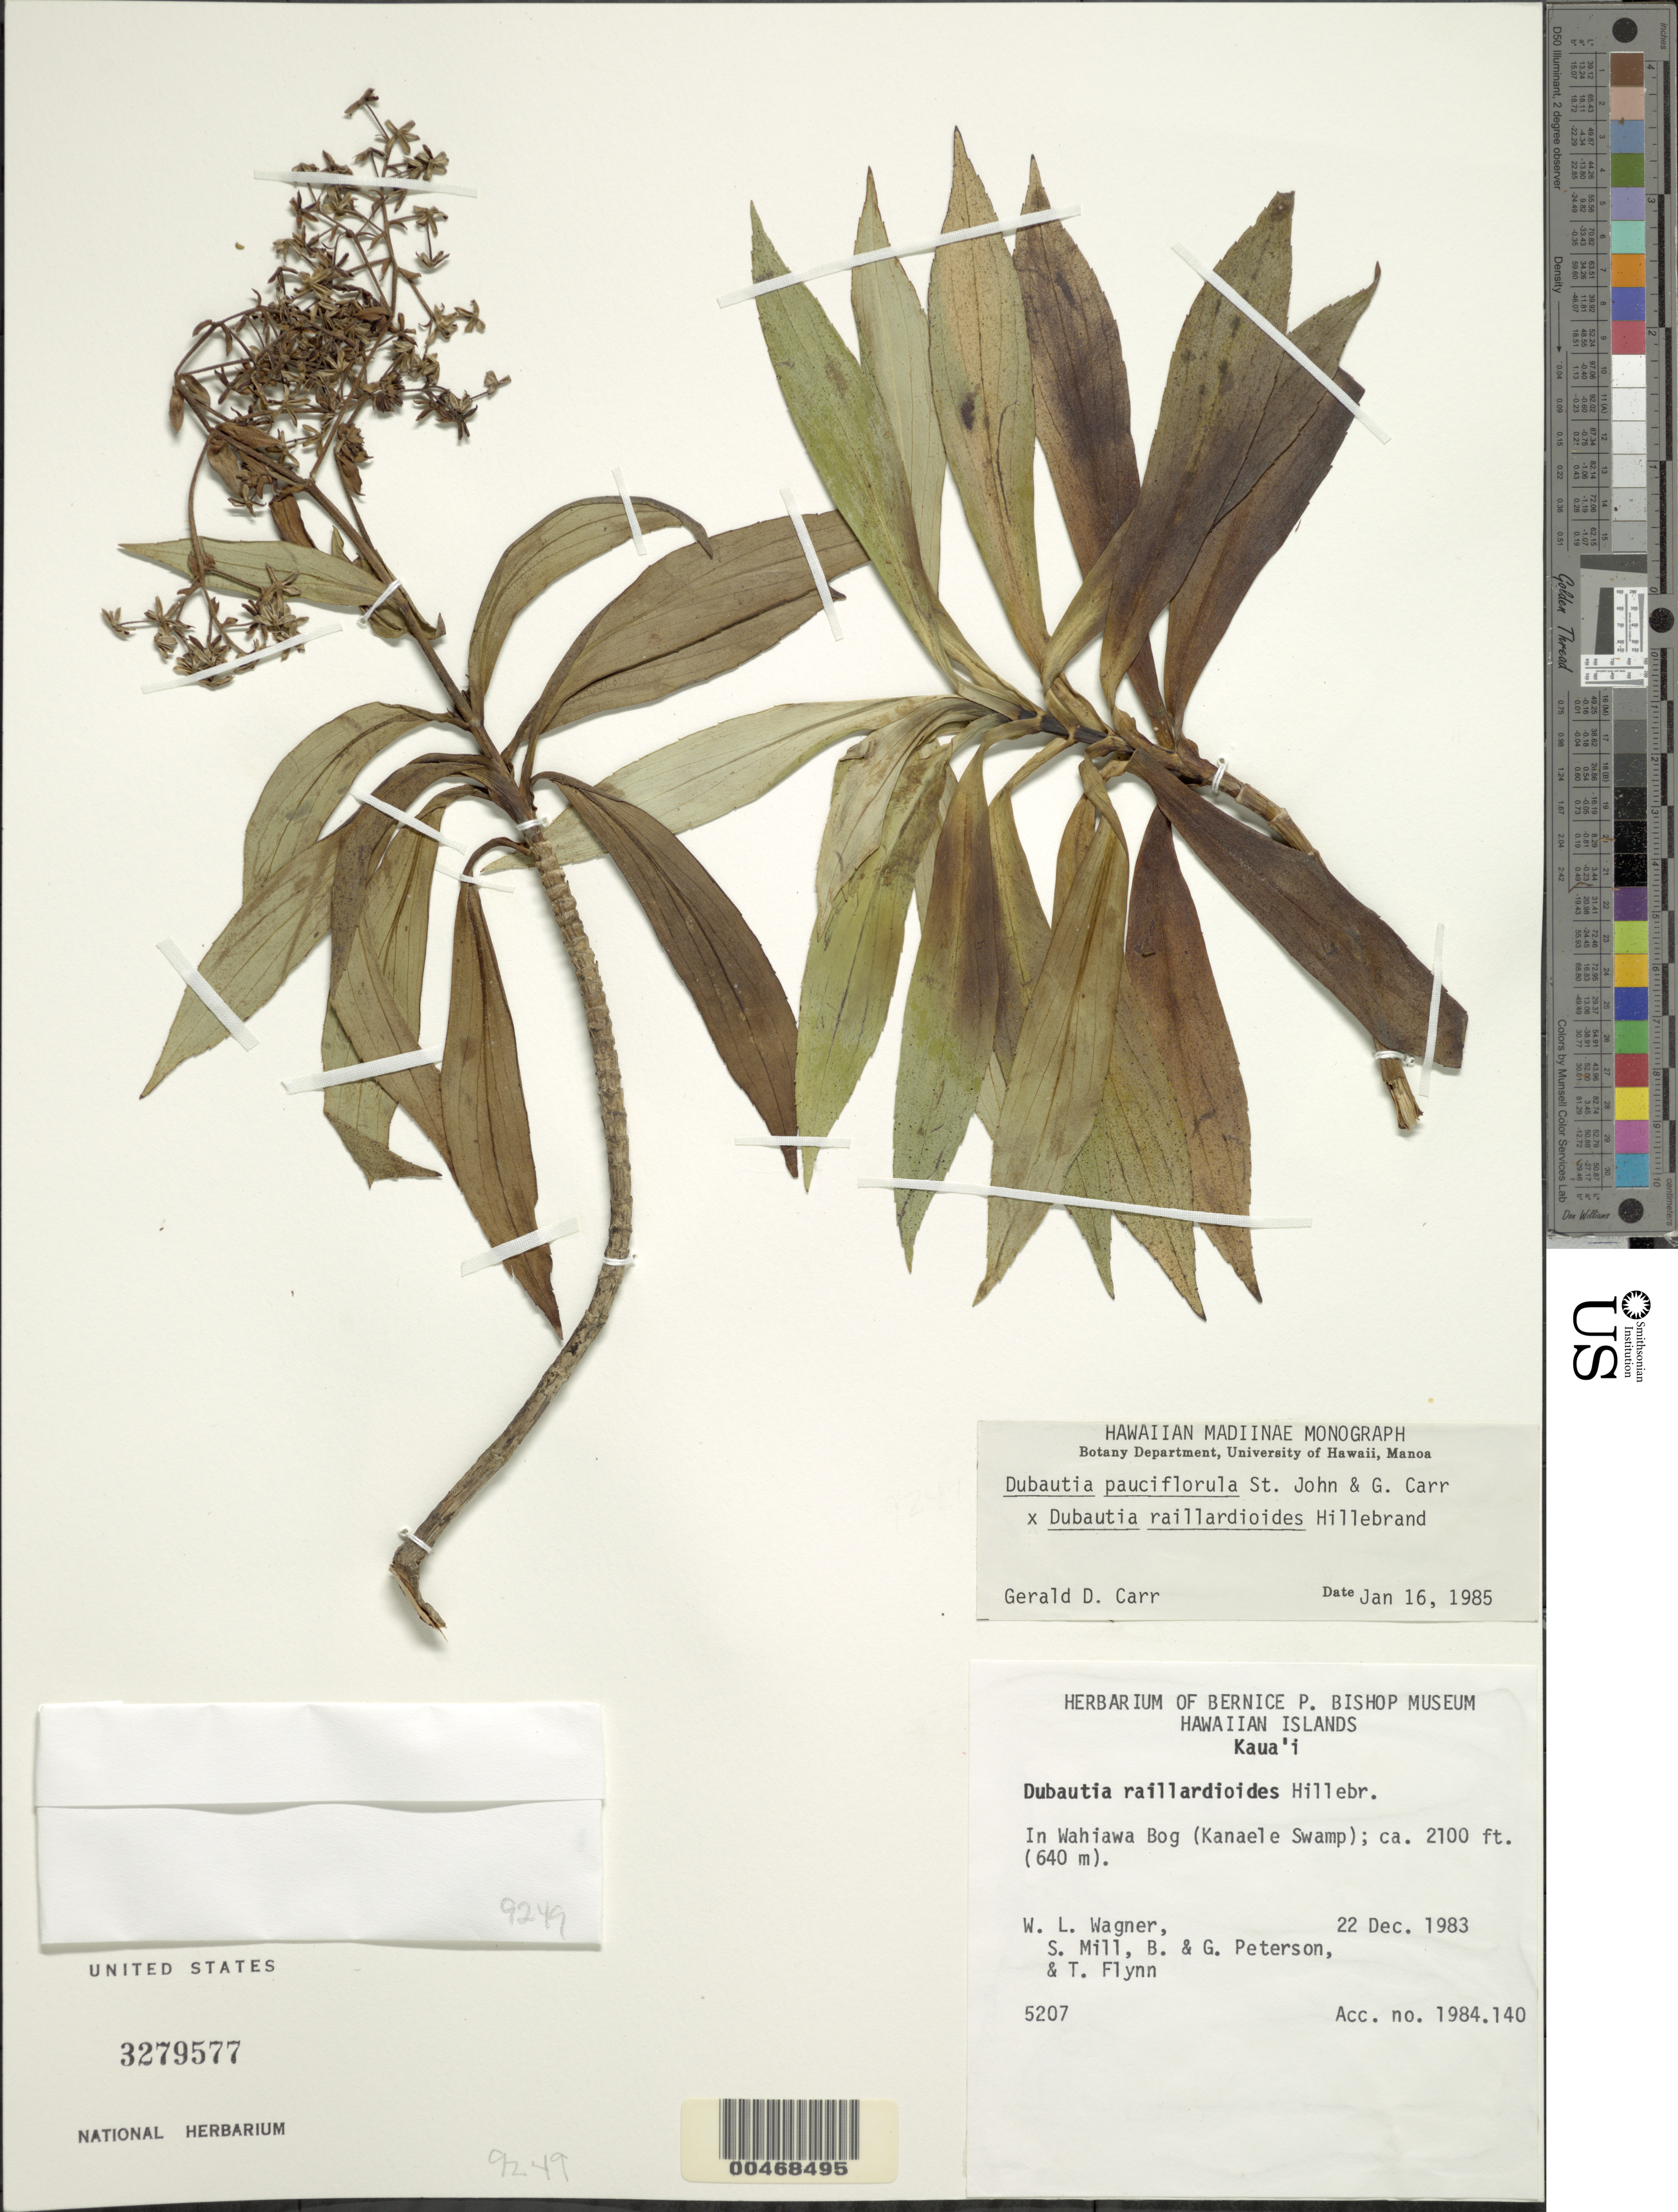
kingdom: Plantae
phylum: Tracheophyta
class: Magnoliopsida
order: Asterales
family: Asteraceae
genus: Dubautia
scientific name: Dubautia pauciflorula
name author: H. St. John & G.D. Carr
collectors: W. L. Wagner, S. W. Miller, B. Peterson, G. Peterson & T. W. Flynn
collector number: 5207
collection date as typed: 22 Dec 1983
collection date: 1983-12-22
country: United States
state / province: Hawaii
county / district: Kauai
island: Kaua'i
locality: In Wahiawa Bog (Kanaele Swamp)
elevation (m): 640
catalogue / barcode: US 3279577